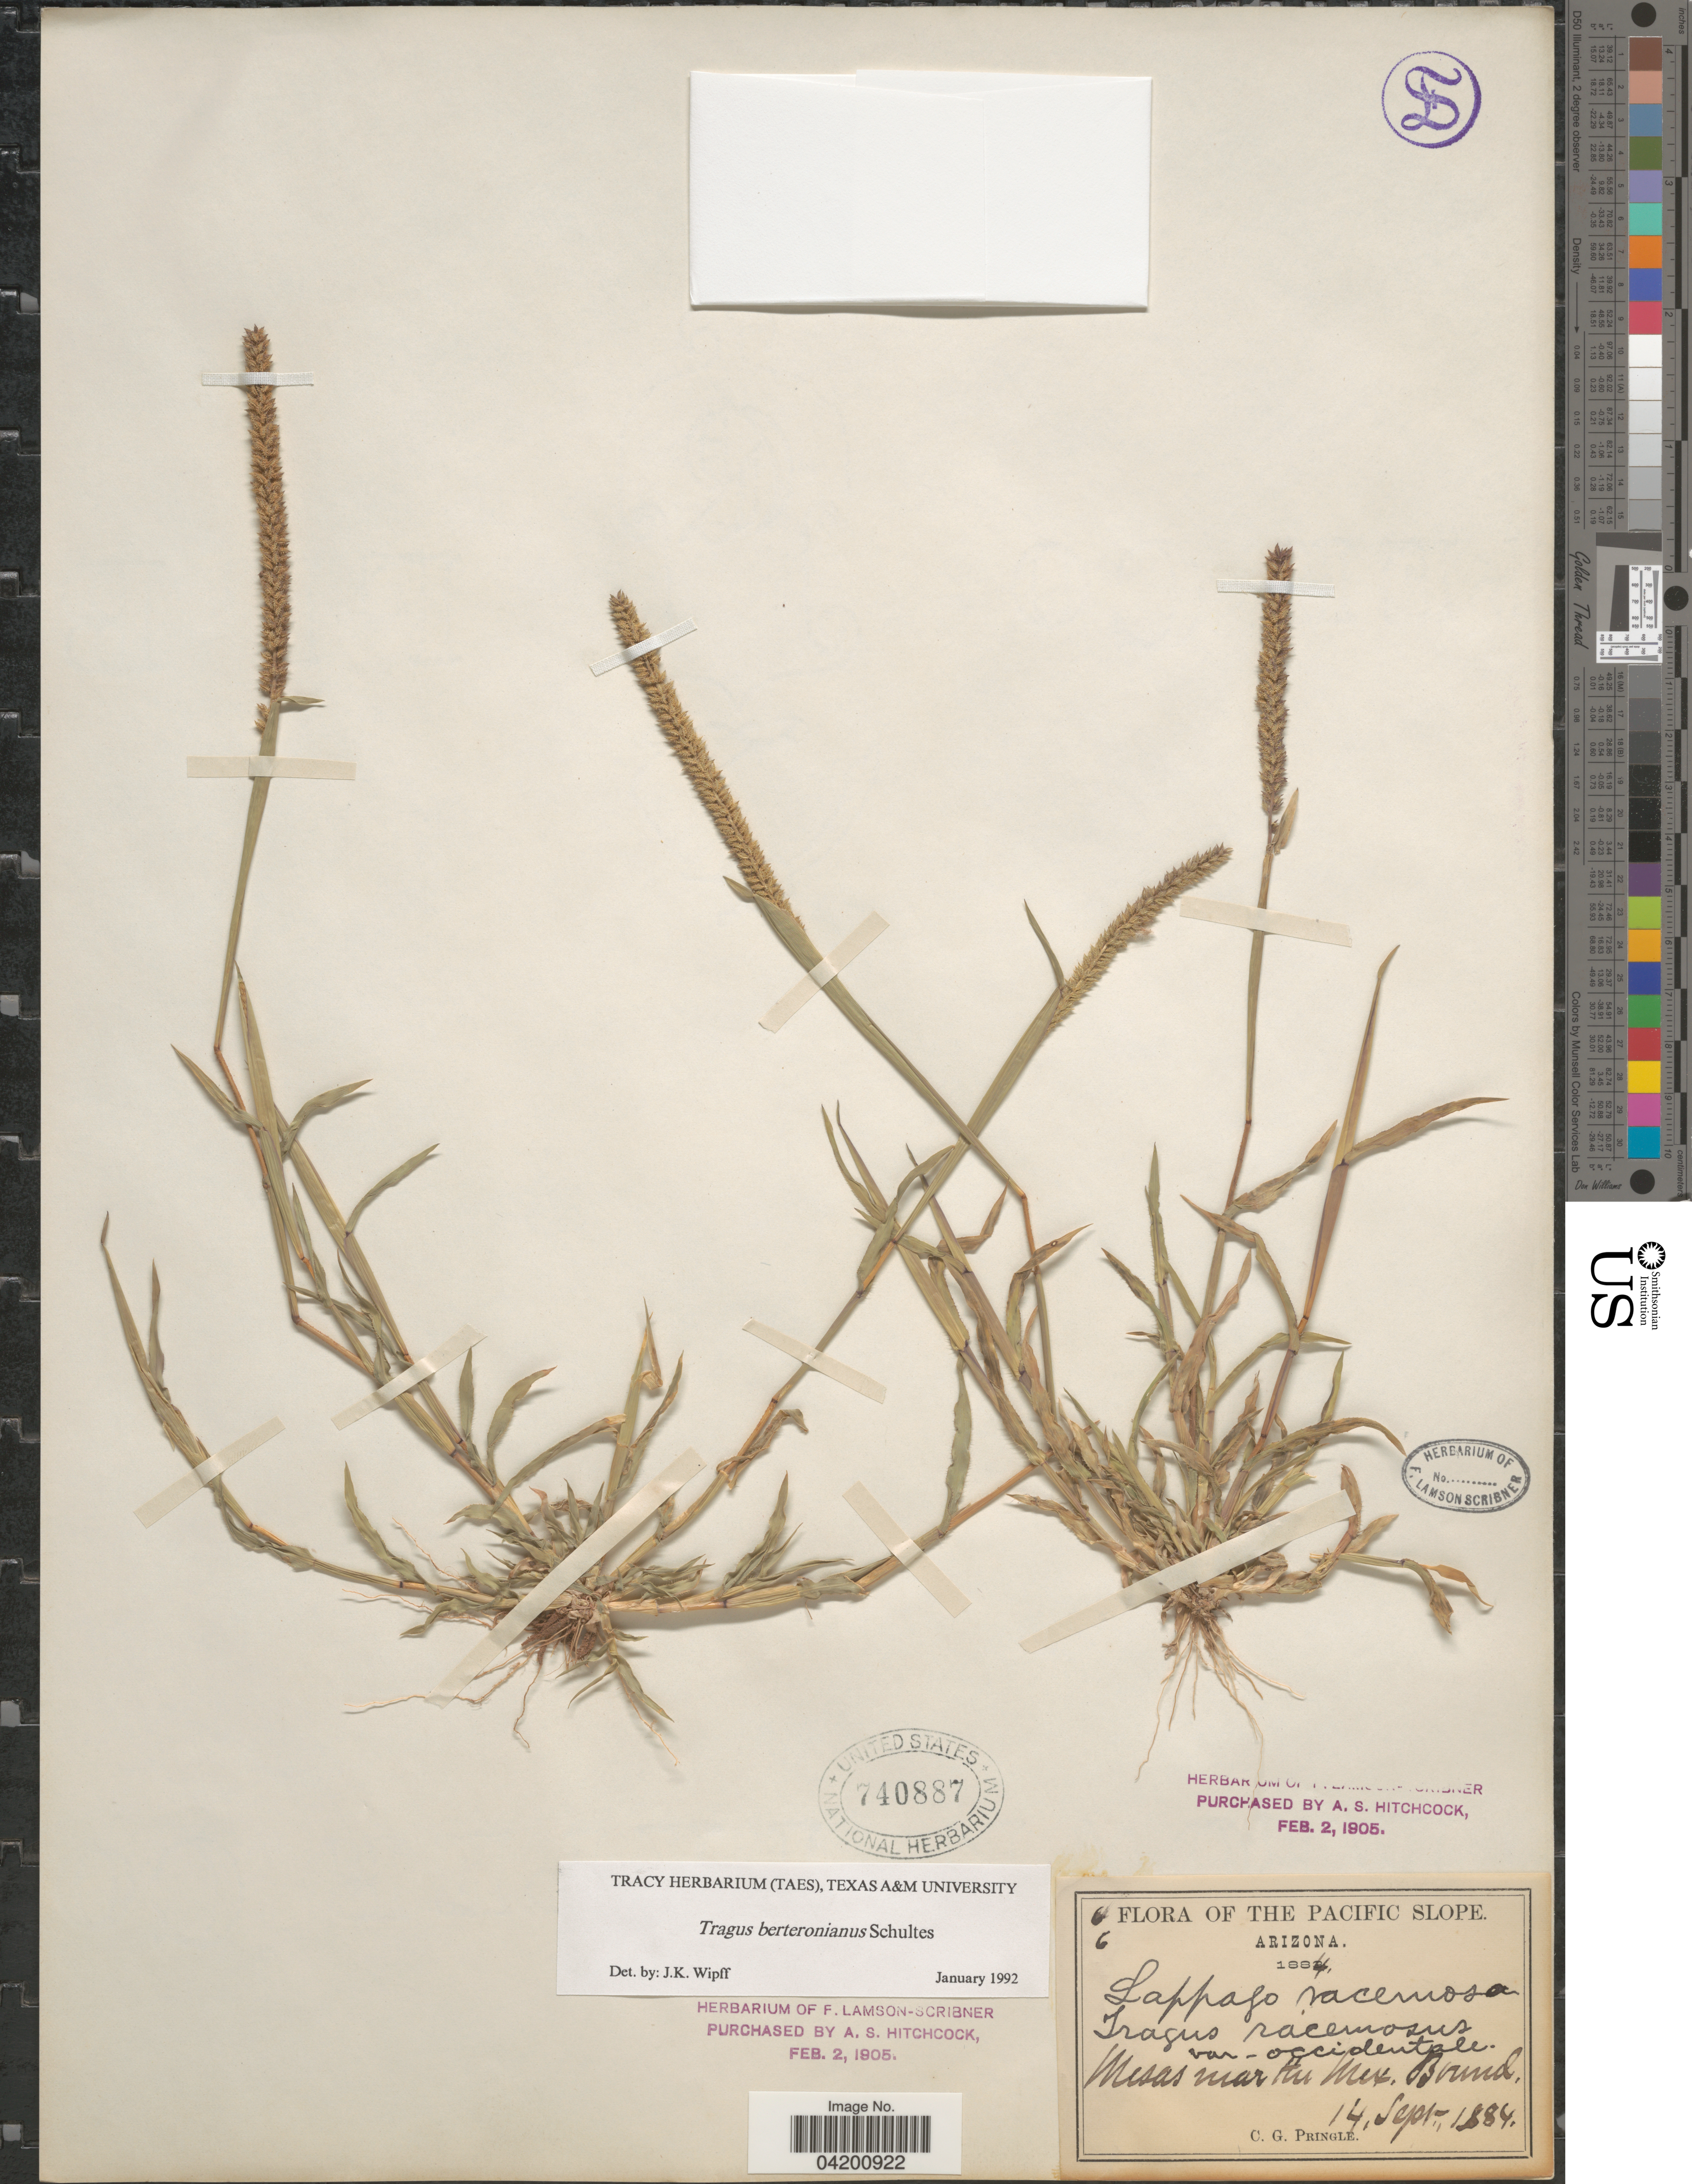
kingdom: Plantae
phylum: Tracheophyta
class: Liliopsida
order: Poales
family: Poaceae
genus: Tragus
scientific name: Tragus berteronianus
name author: Schult.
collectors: C. G. Pringle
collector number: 6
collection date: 1884-09-14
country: United States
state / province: Arizona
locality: The Pacific Slope. Mesas near the Mex. Bound.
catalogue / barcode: US 740887